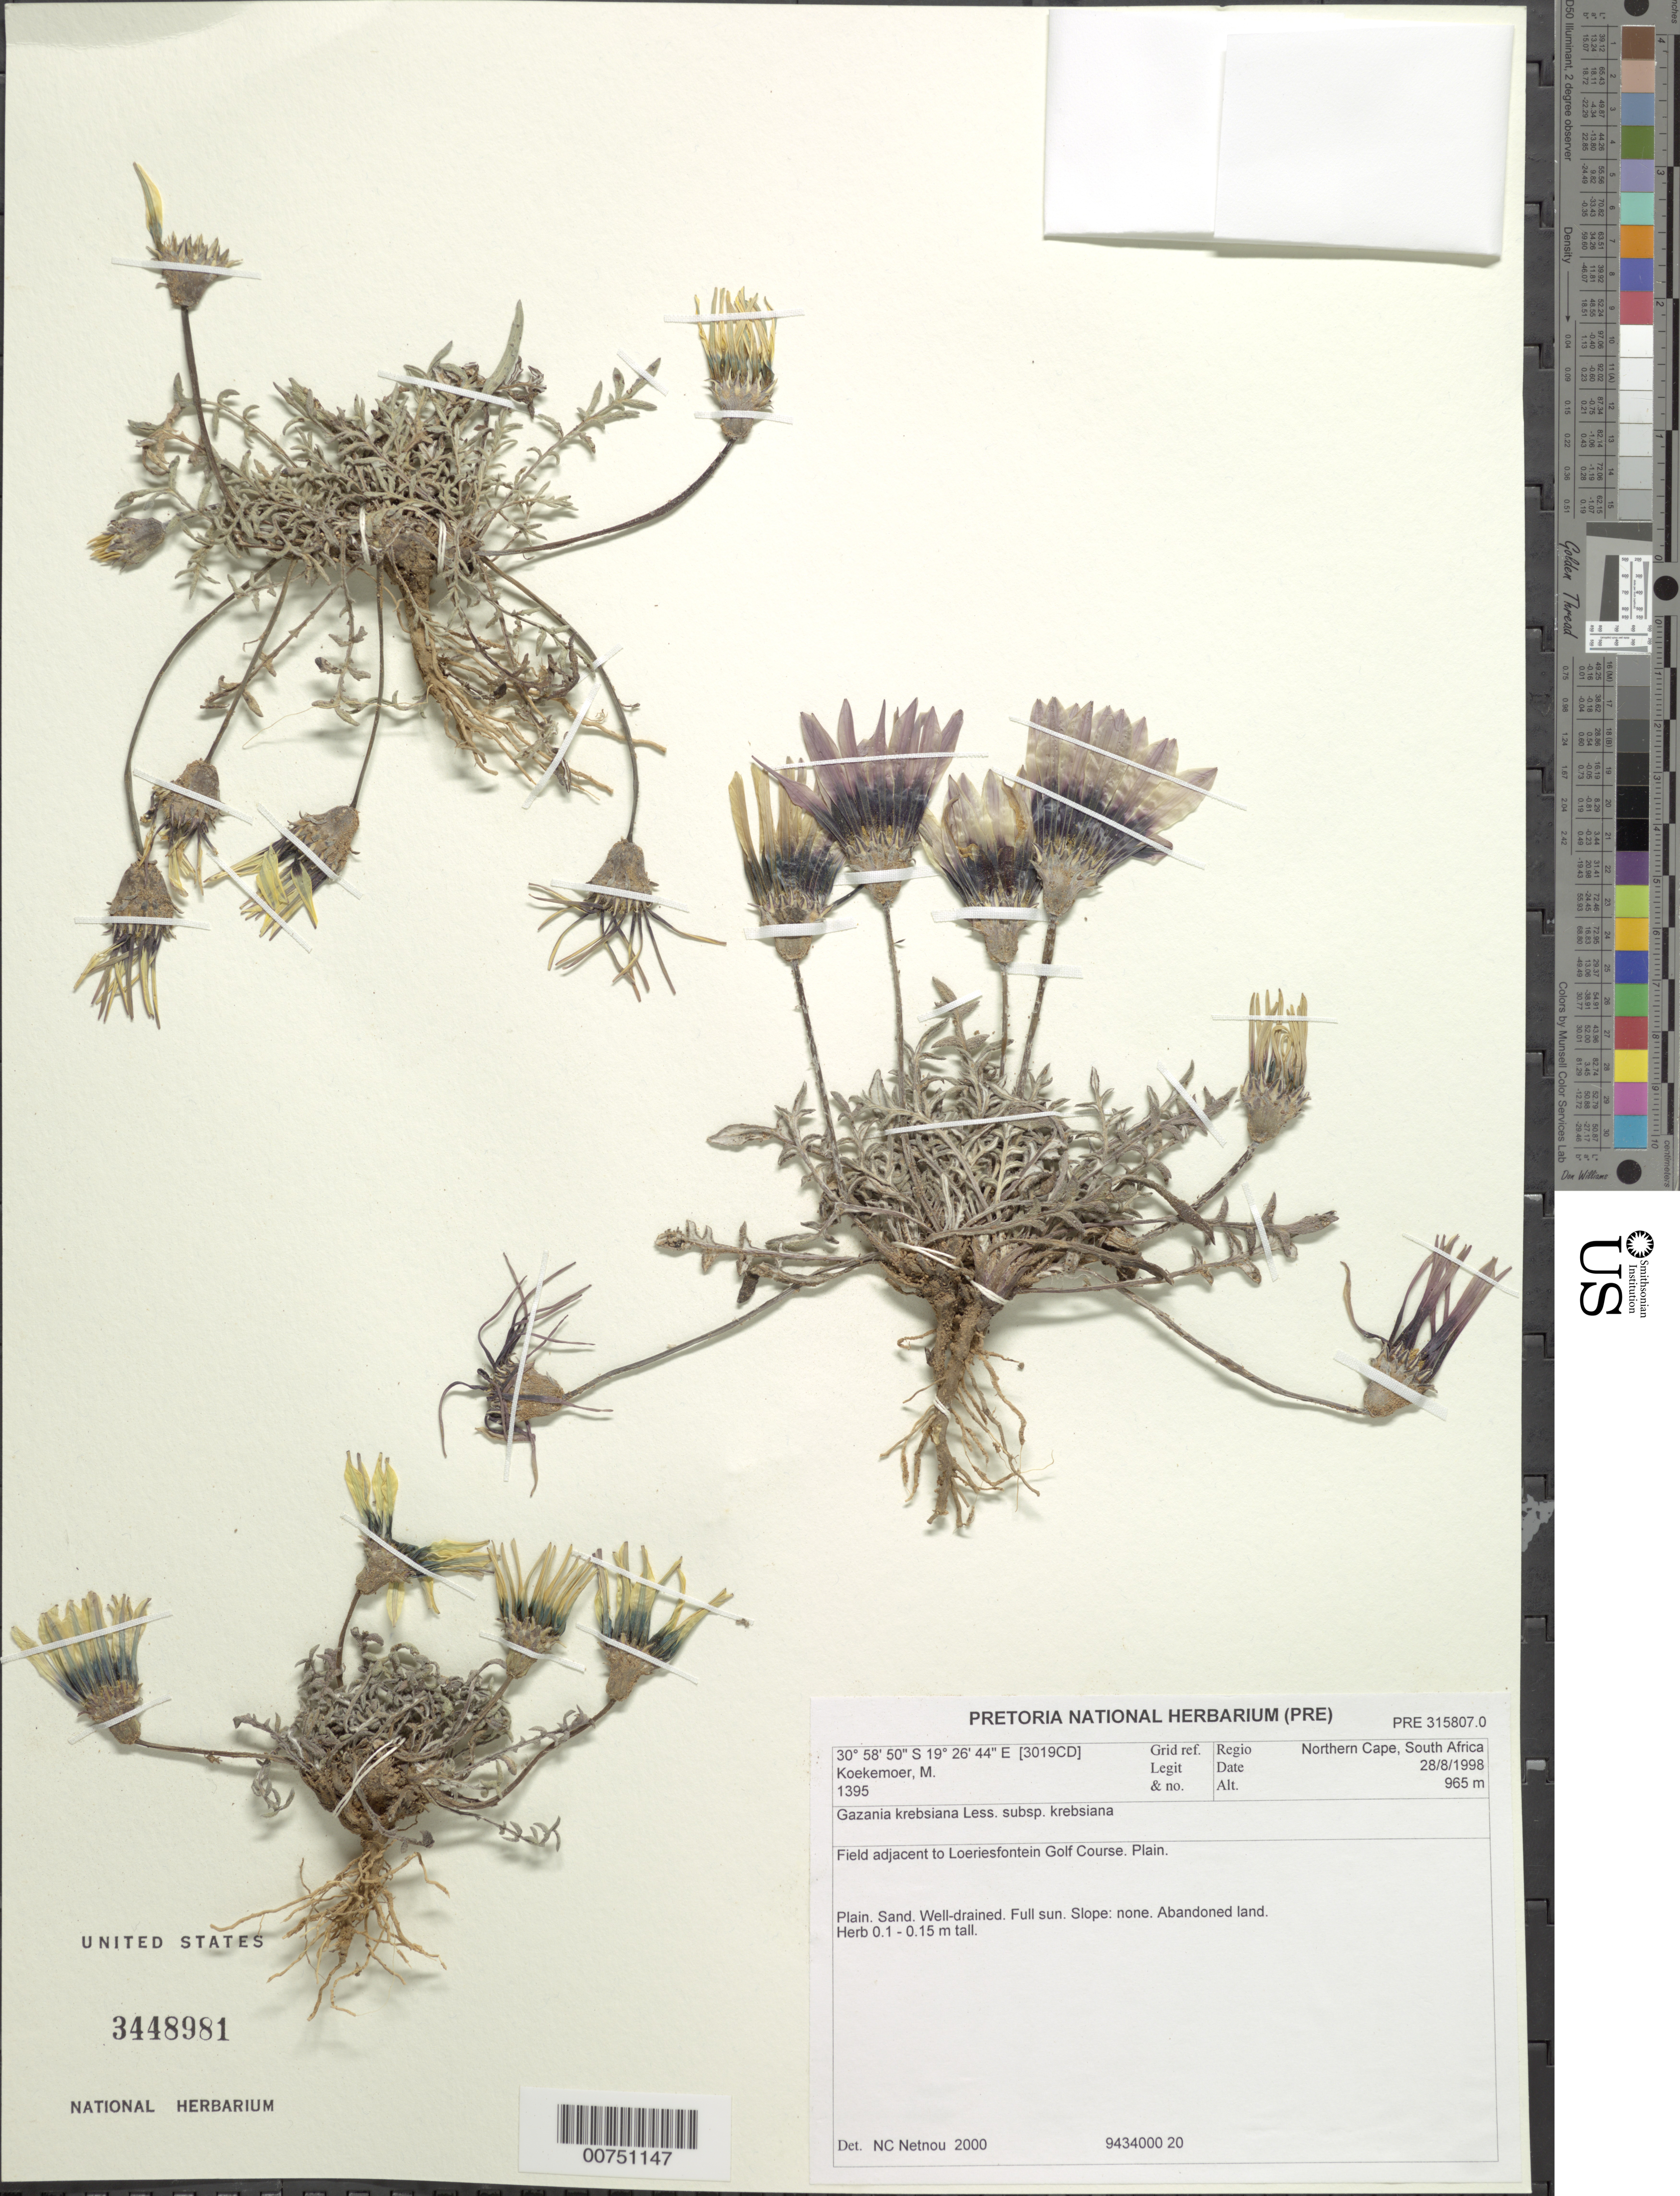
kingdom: Plantae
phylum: Tracheophyta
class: Magnoliopsida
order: Asterales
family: Asteraceae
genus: Gazania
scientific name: Gazania krebsiana subsp. krebsiana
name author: Less.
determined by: Netnou, N. C.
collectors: M. Koekemoer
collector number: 1395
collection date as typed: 28 August 1998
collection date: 1998-08-28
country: South Africa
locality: Northern Cape; Loeriesfontein Golf Course, field adjacent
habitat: Plain; sand, well-drained, full sun, abandoned land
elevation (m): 965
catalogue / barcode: US 3448981